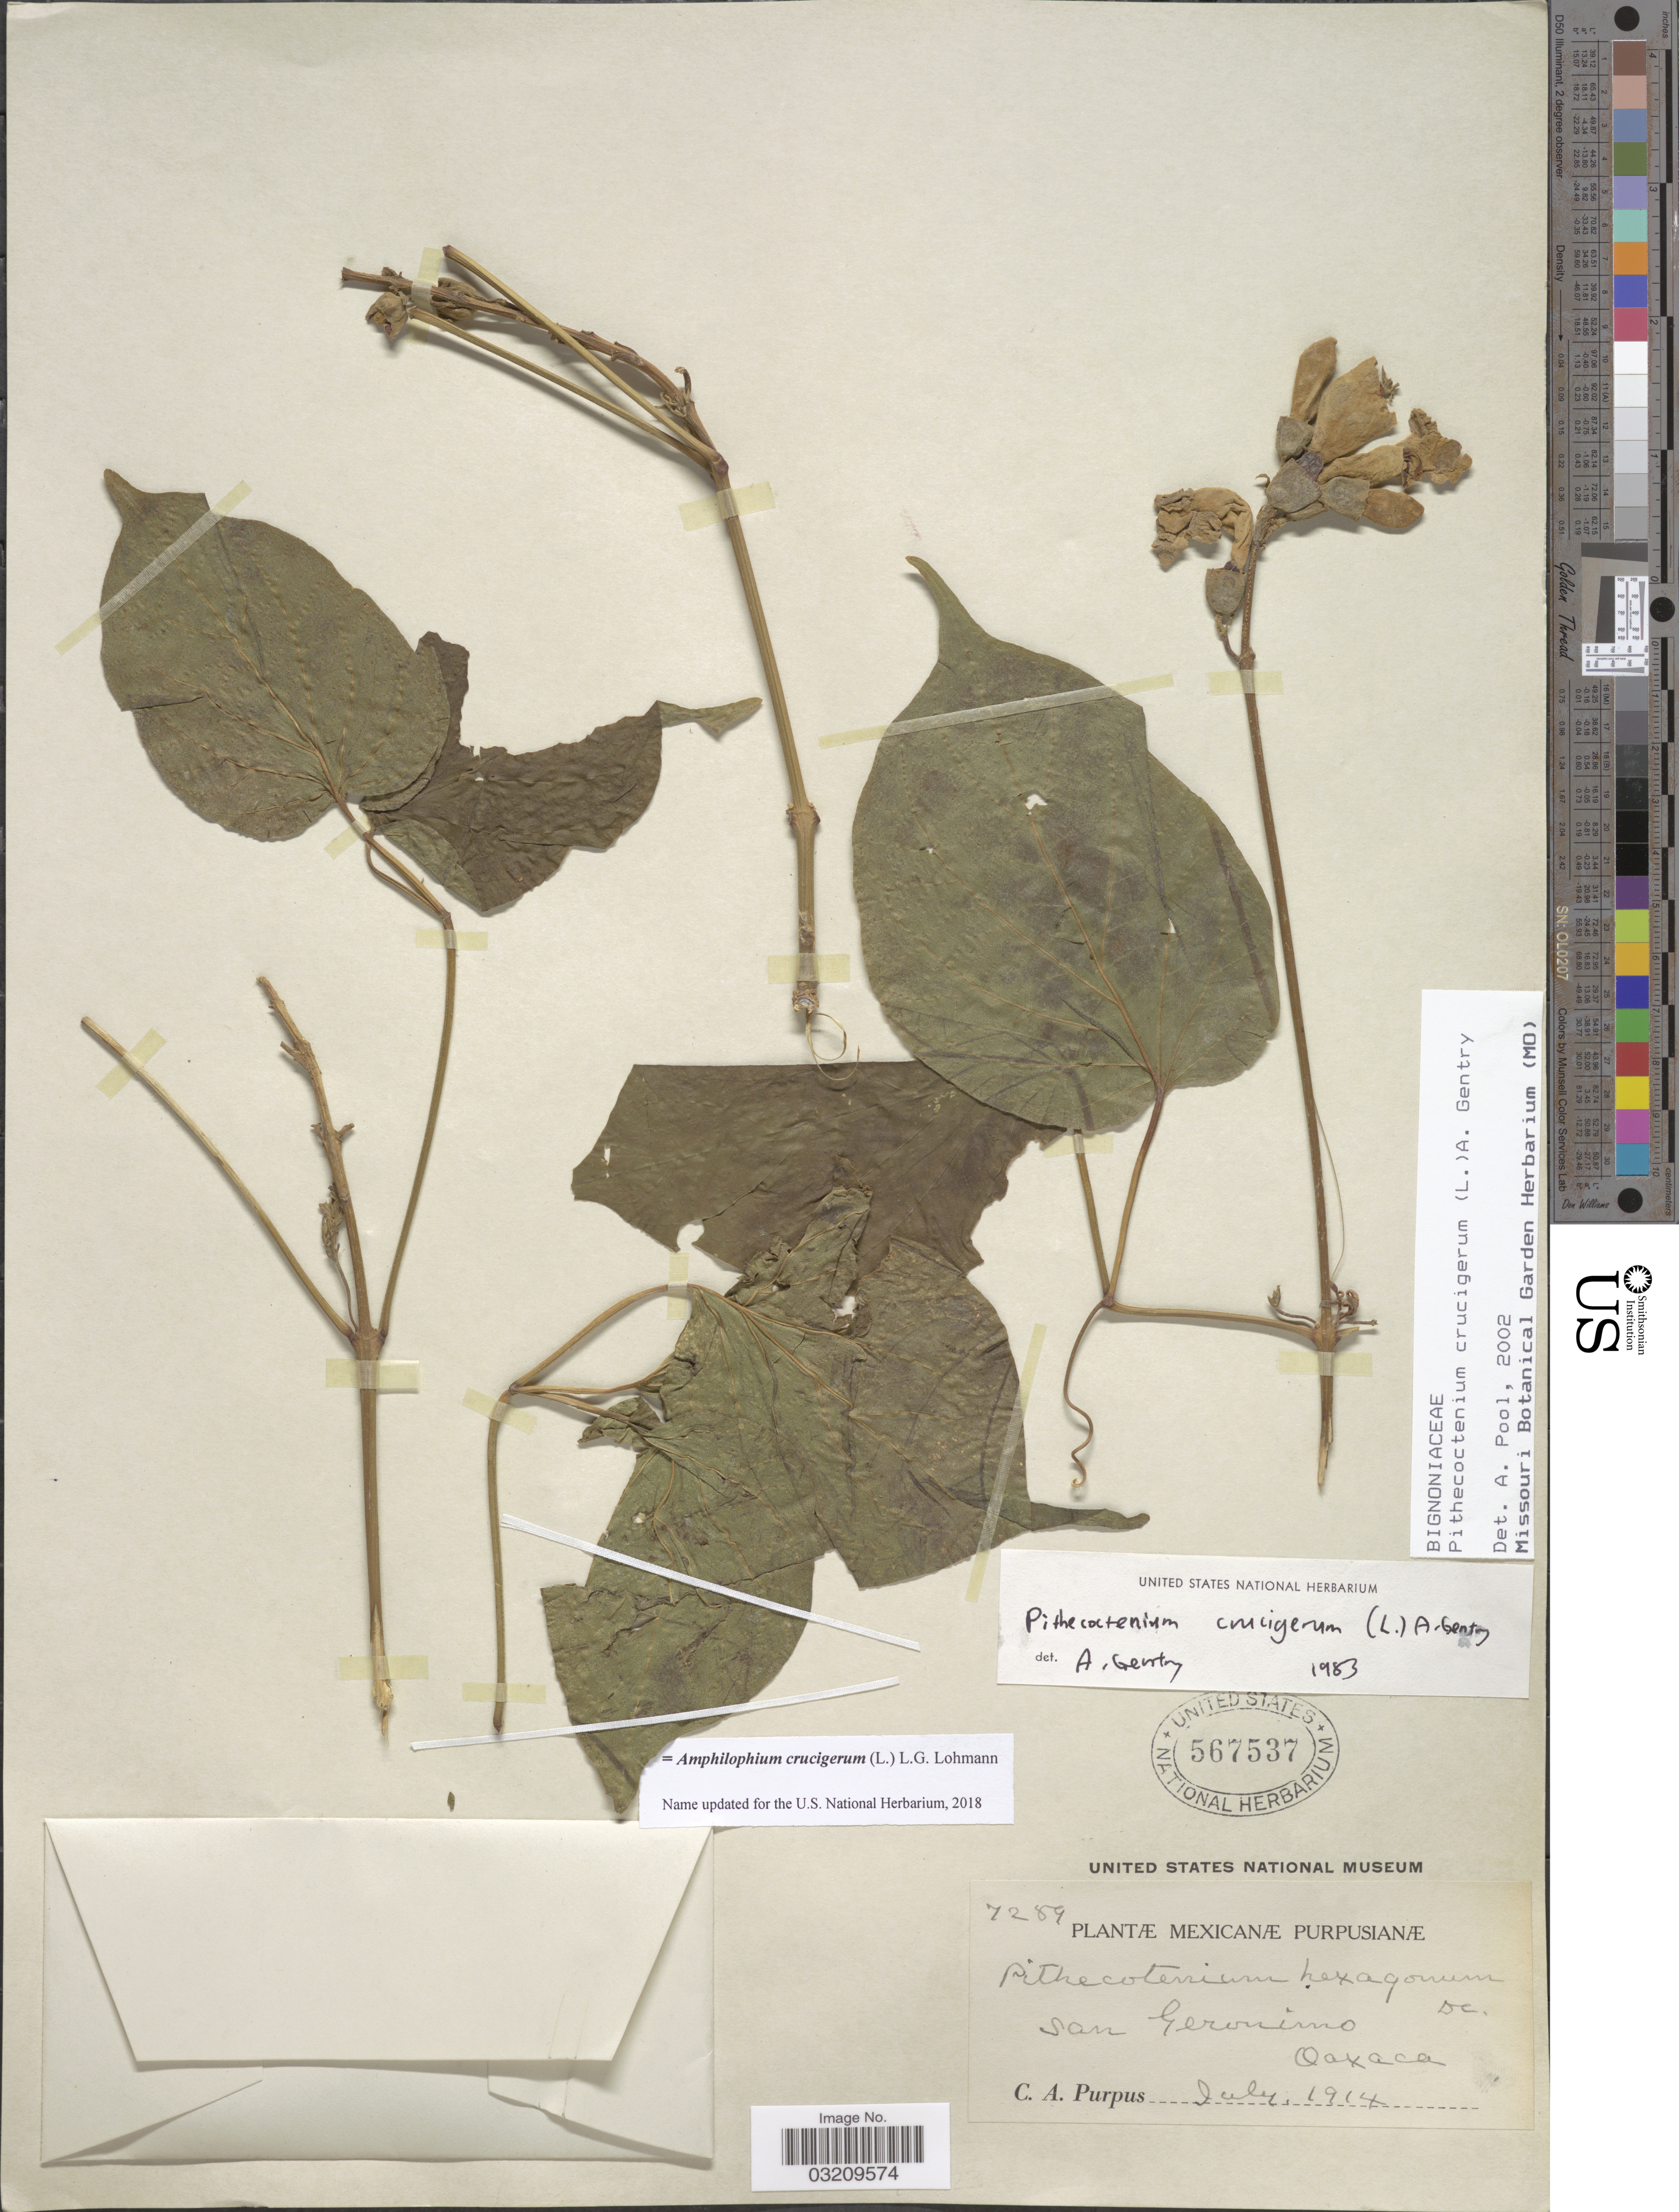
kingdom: Plantae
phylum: Tracheophyta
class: Magnoliopsida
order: Lamiales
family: Bignoniaceae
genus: Amphilophium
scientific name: Amphilophium crucigerum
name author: (L.) L.G. Lohmann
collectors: C. A. Purpus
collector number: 7289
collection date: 1914-07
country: Mexico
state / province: Oaxaca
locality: San Geronimo.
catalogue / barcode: US 567537